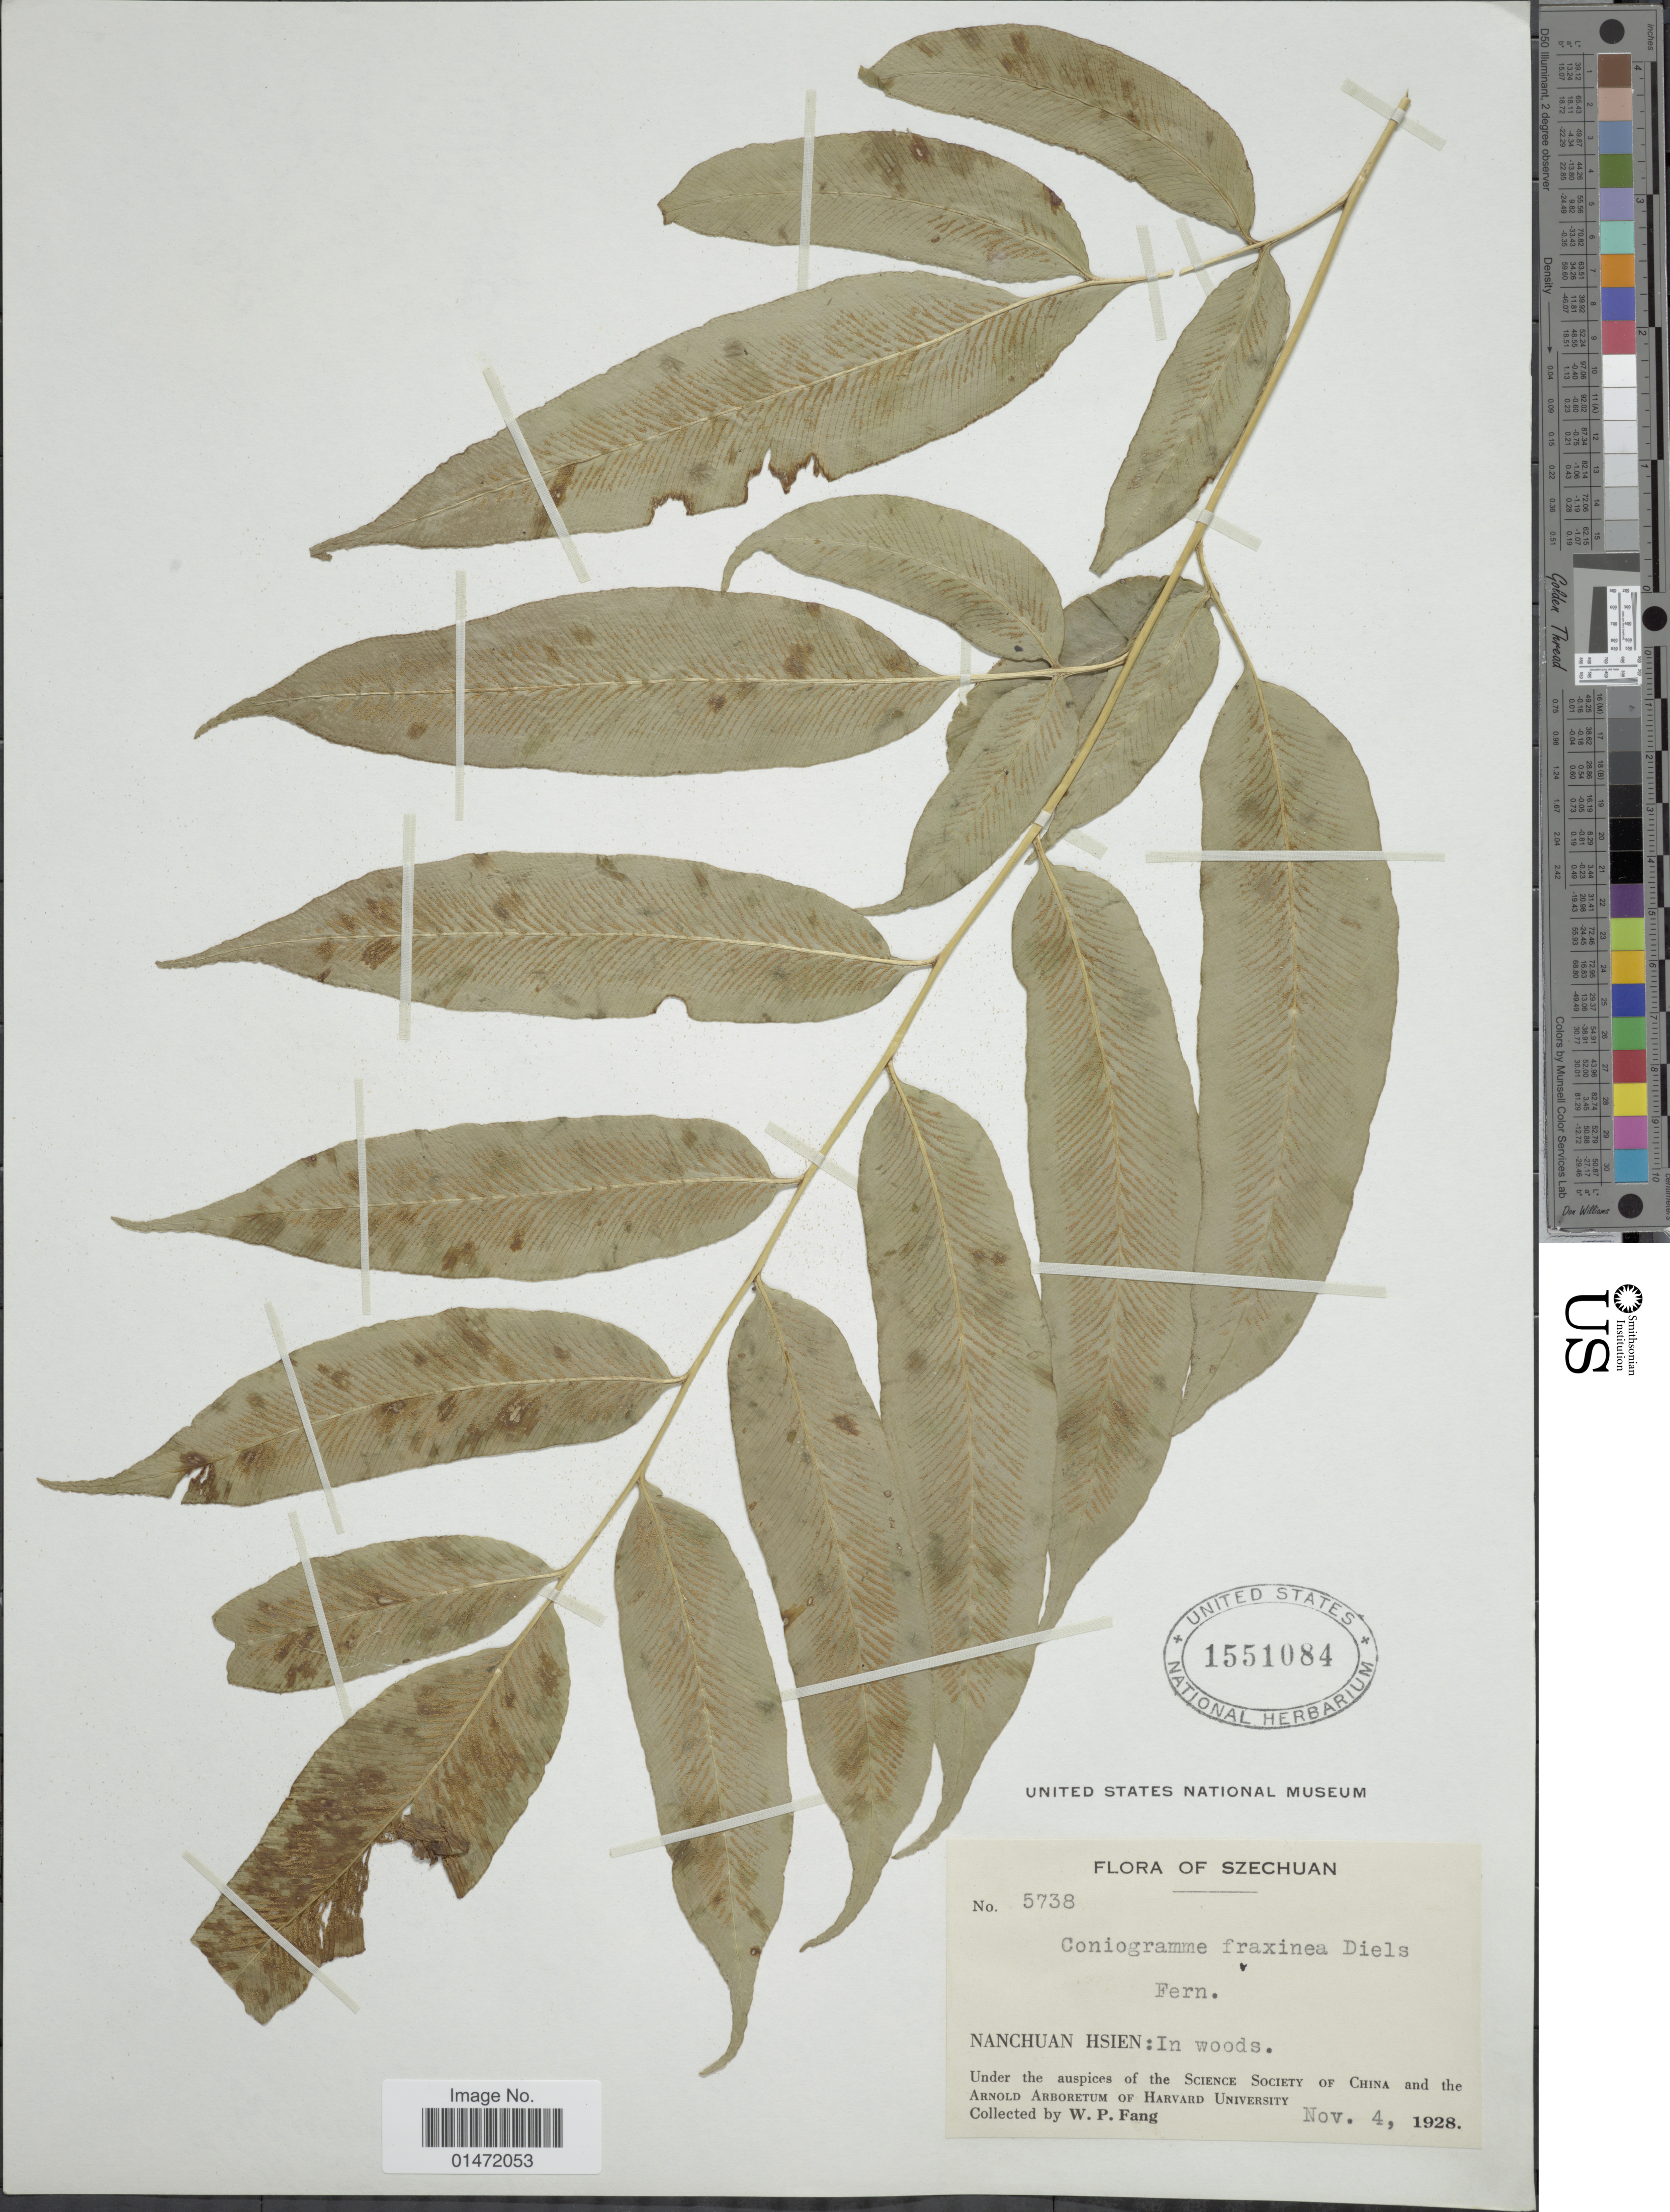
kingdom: Plantae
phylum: Tracheophyta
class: Polypodiopsida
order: Polypodiales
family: Pteridaceae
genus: Coniogramme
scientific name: Coniogramme intermedia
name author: Hieron.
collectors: W. P. Fang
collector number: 5738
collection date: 1928-11-04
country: China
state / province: Sichuan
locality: Szechuan. Nanchuan Hsien: In woods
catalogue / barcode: US 1551084